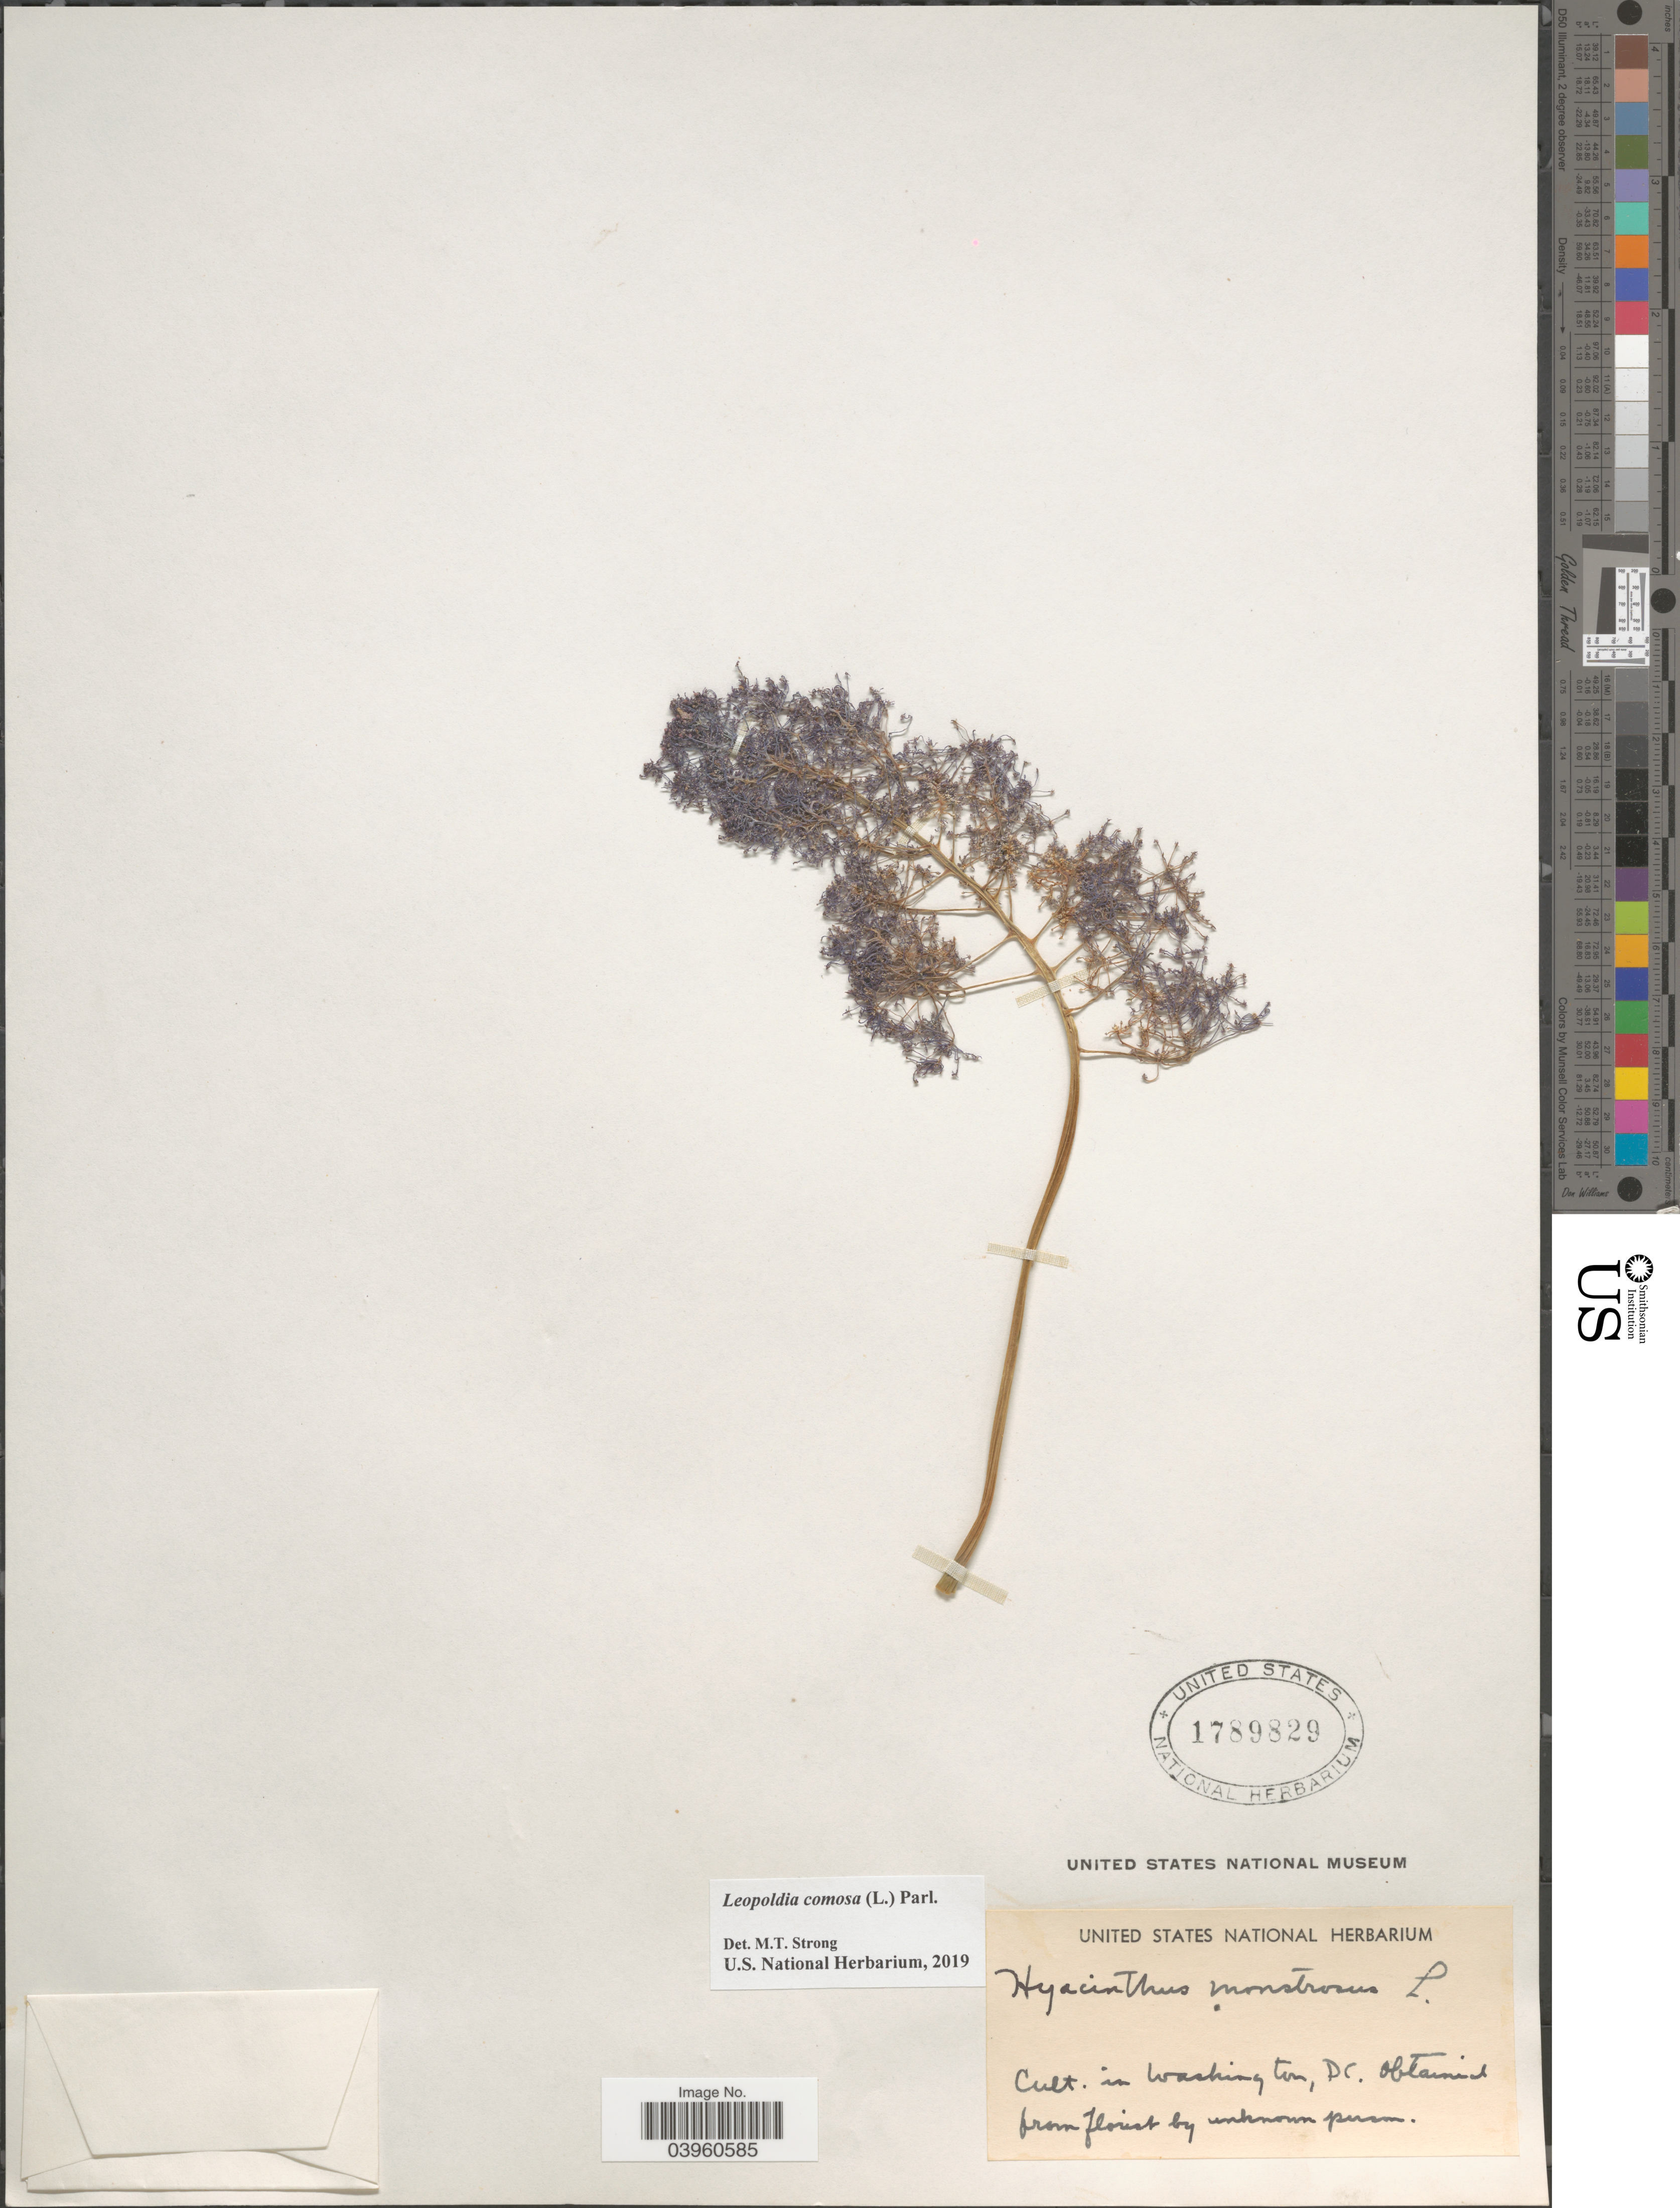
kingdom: Plantae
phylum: Tracheophyta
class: Liliopsida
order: Asparagales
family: Asparagaceae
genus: Leopoldia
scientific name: Leopoldia comosa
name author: (L.) Parl.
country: United States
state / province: District of Columbia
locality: In Washington.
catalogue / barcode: US 1789829